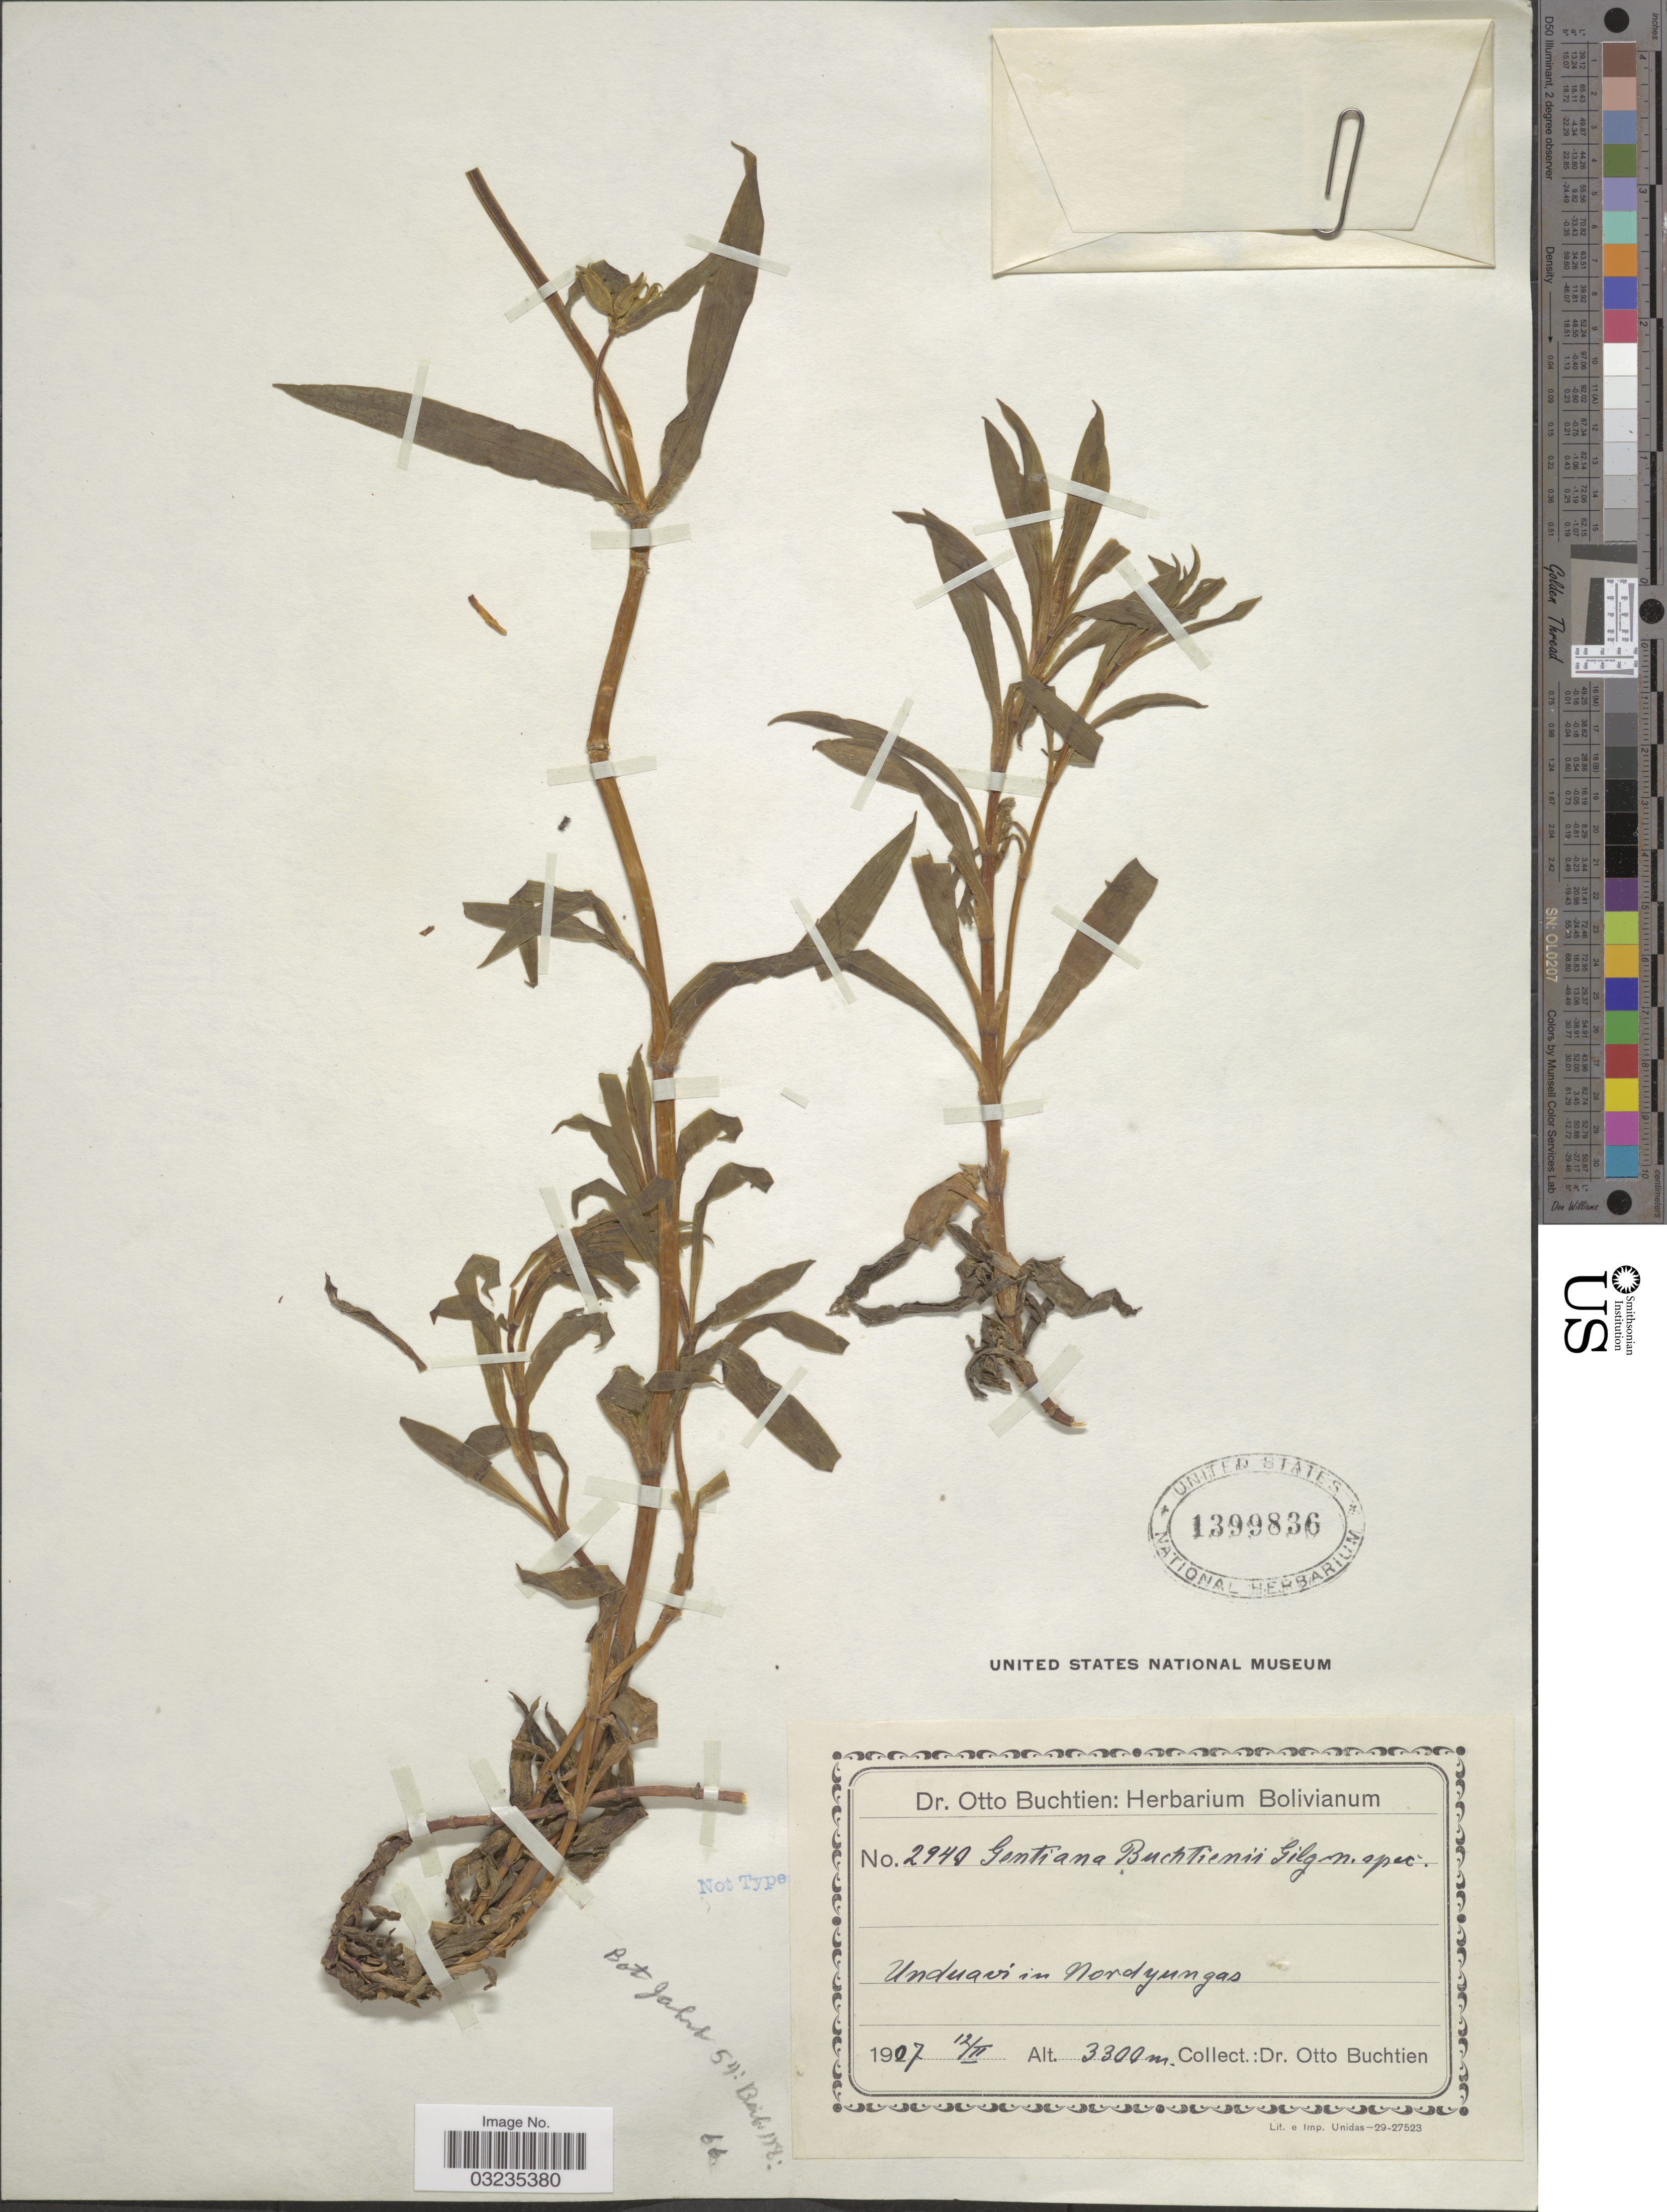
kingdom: Plantae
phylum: Tracheophyta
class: Magnoliopsida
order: Gentianales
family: Gentianaceae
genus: Gentiana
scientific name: Gentiana buchtienii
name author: Gilg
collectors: O. Buchtien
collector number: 29493*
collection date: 1907-02-12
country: Bolivia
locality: Unduavi in Nordyungas.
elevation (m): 3300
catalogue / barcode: US 1399836